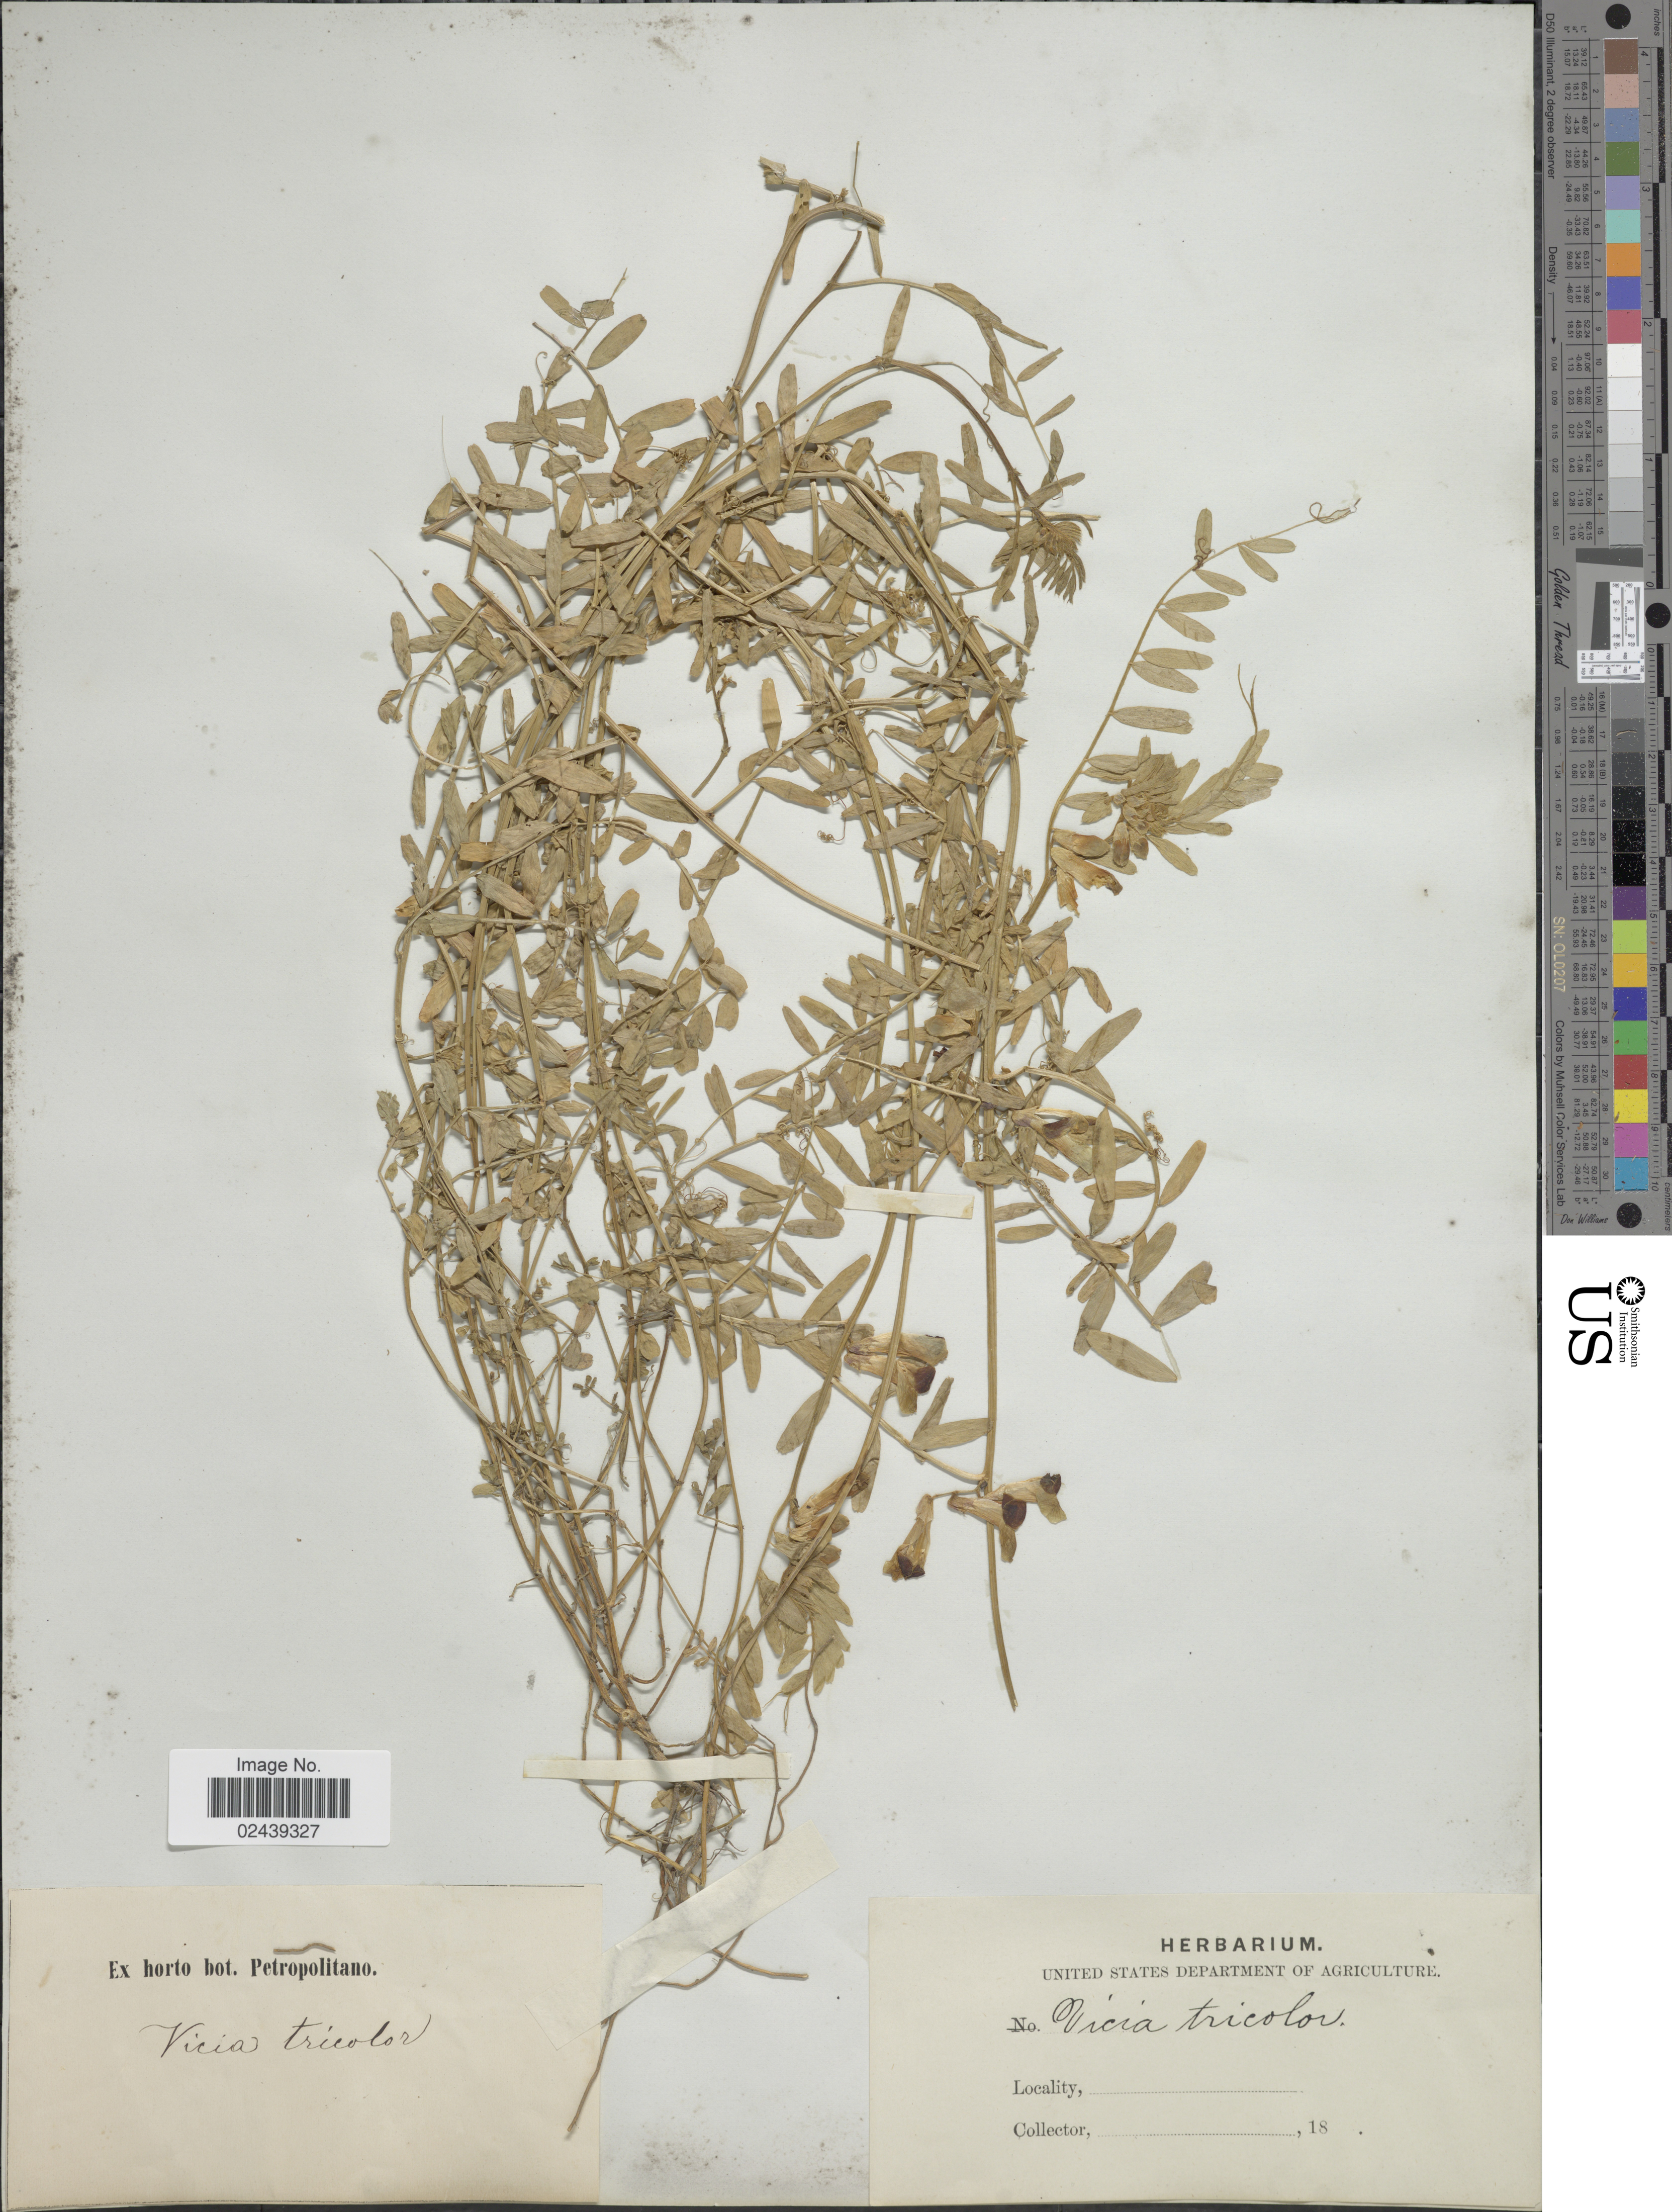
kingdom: Plantae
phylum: Tracheophyta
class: Magnoliopsida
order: Fabales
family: Fabaceae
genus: Vicia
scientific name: Vicia tricolor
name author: Sebast. & Mauri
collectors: ex herb. U. S. Department of Agriculture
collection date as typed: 18